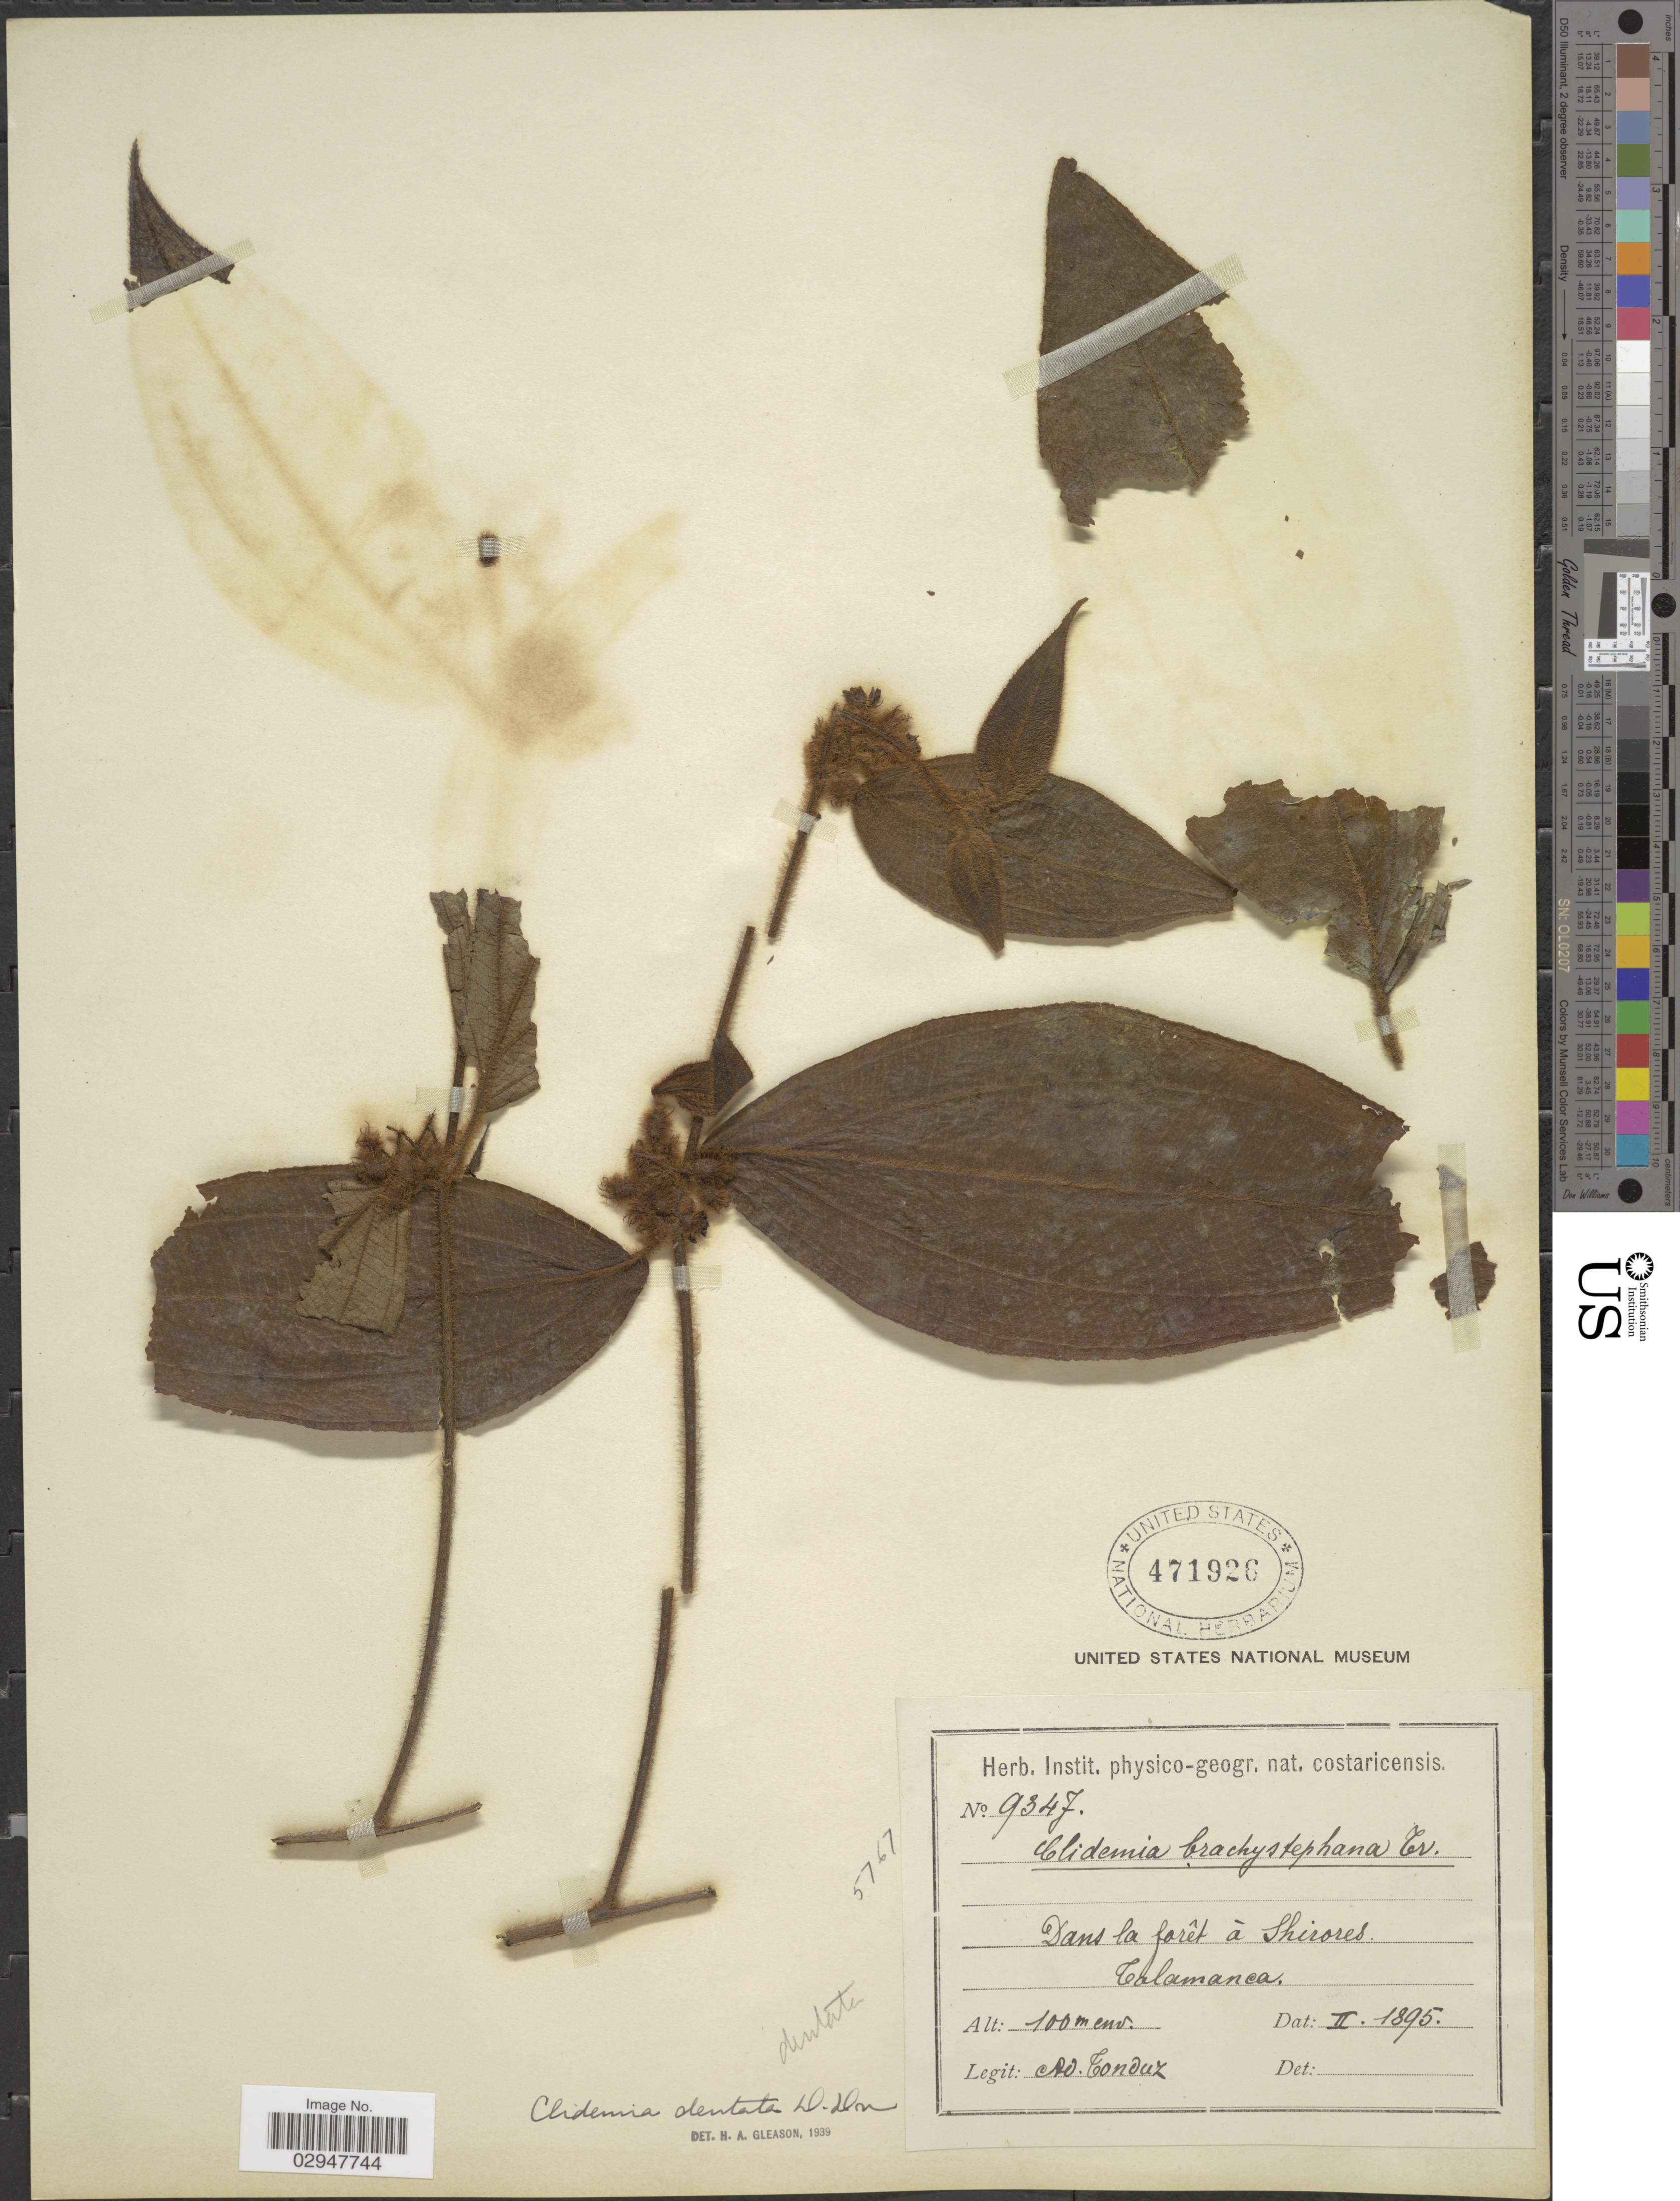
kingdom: Plantae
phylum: Tracheophyta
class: Magnoliopsida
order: Myrtales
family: Melastomataceae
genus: Clidemia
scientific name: Clidemia dentata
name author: D. Don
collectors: A. Tonduz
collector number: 9347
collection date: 1895-02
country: Costa Rica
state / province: Limón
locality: Dans la forêt á Shirores, Talamanca.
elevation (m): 100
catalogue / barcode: US 471926